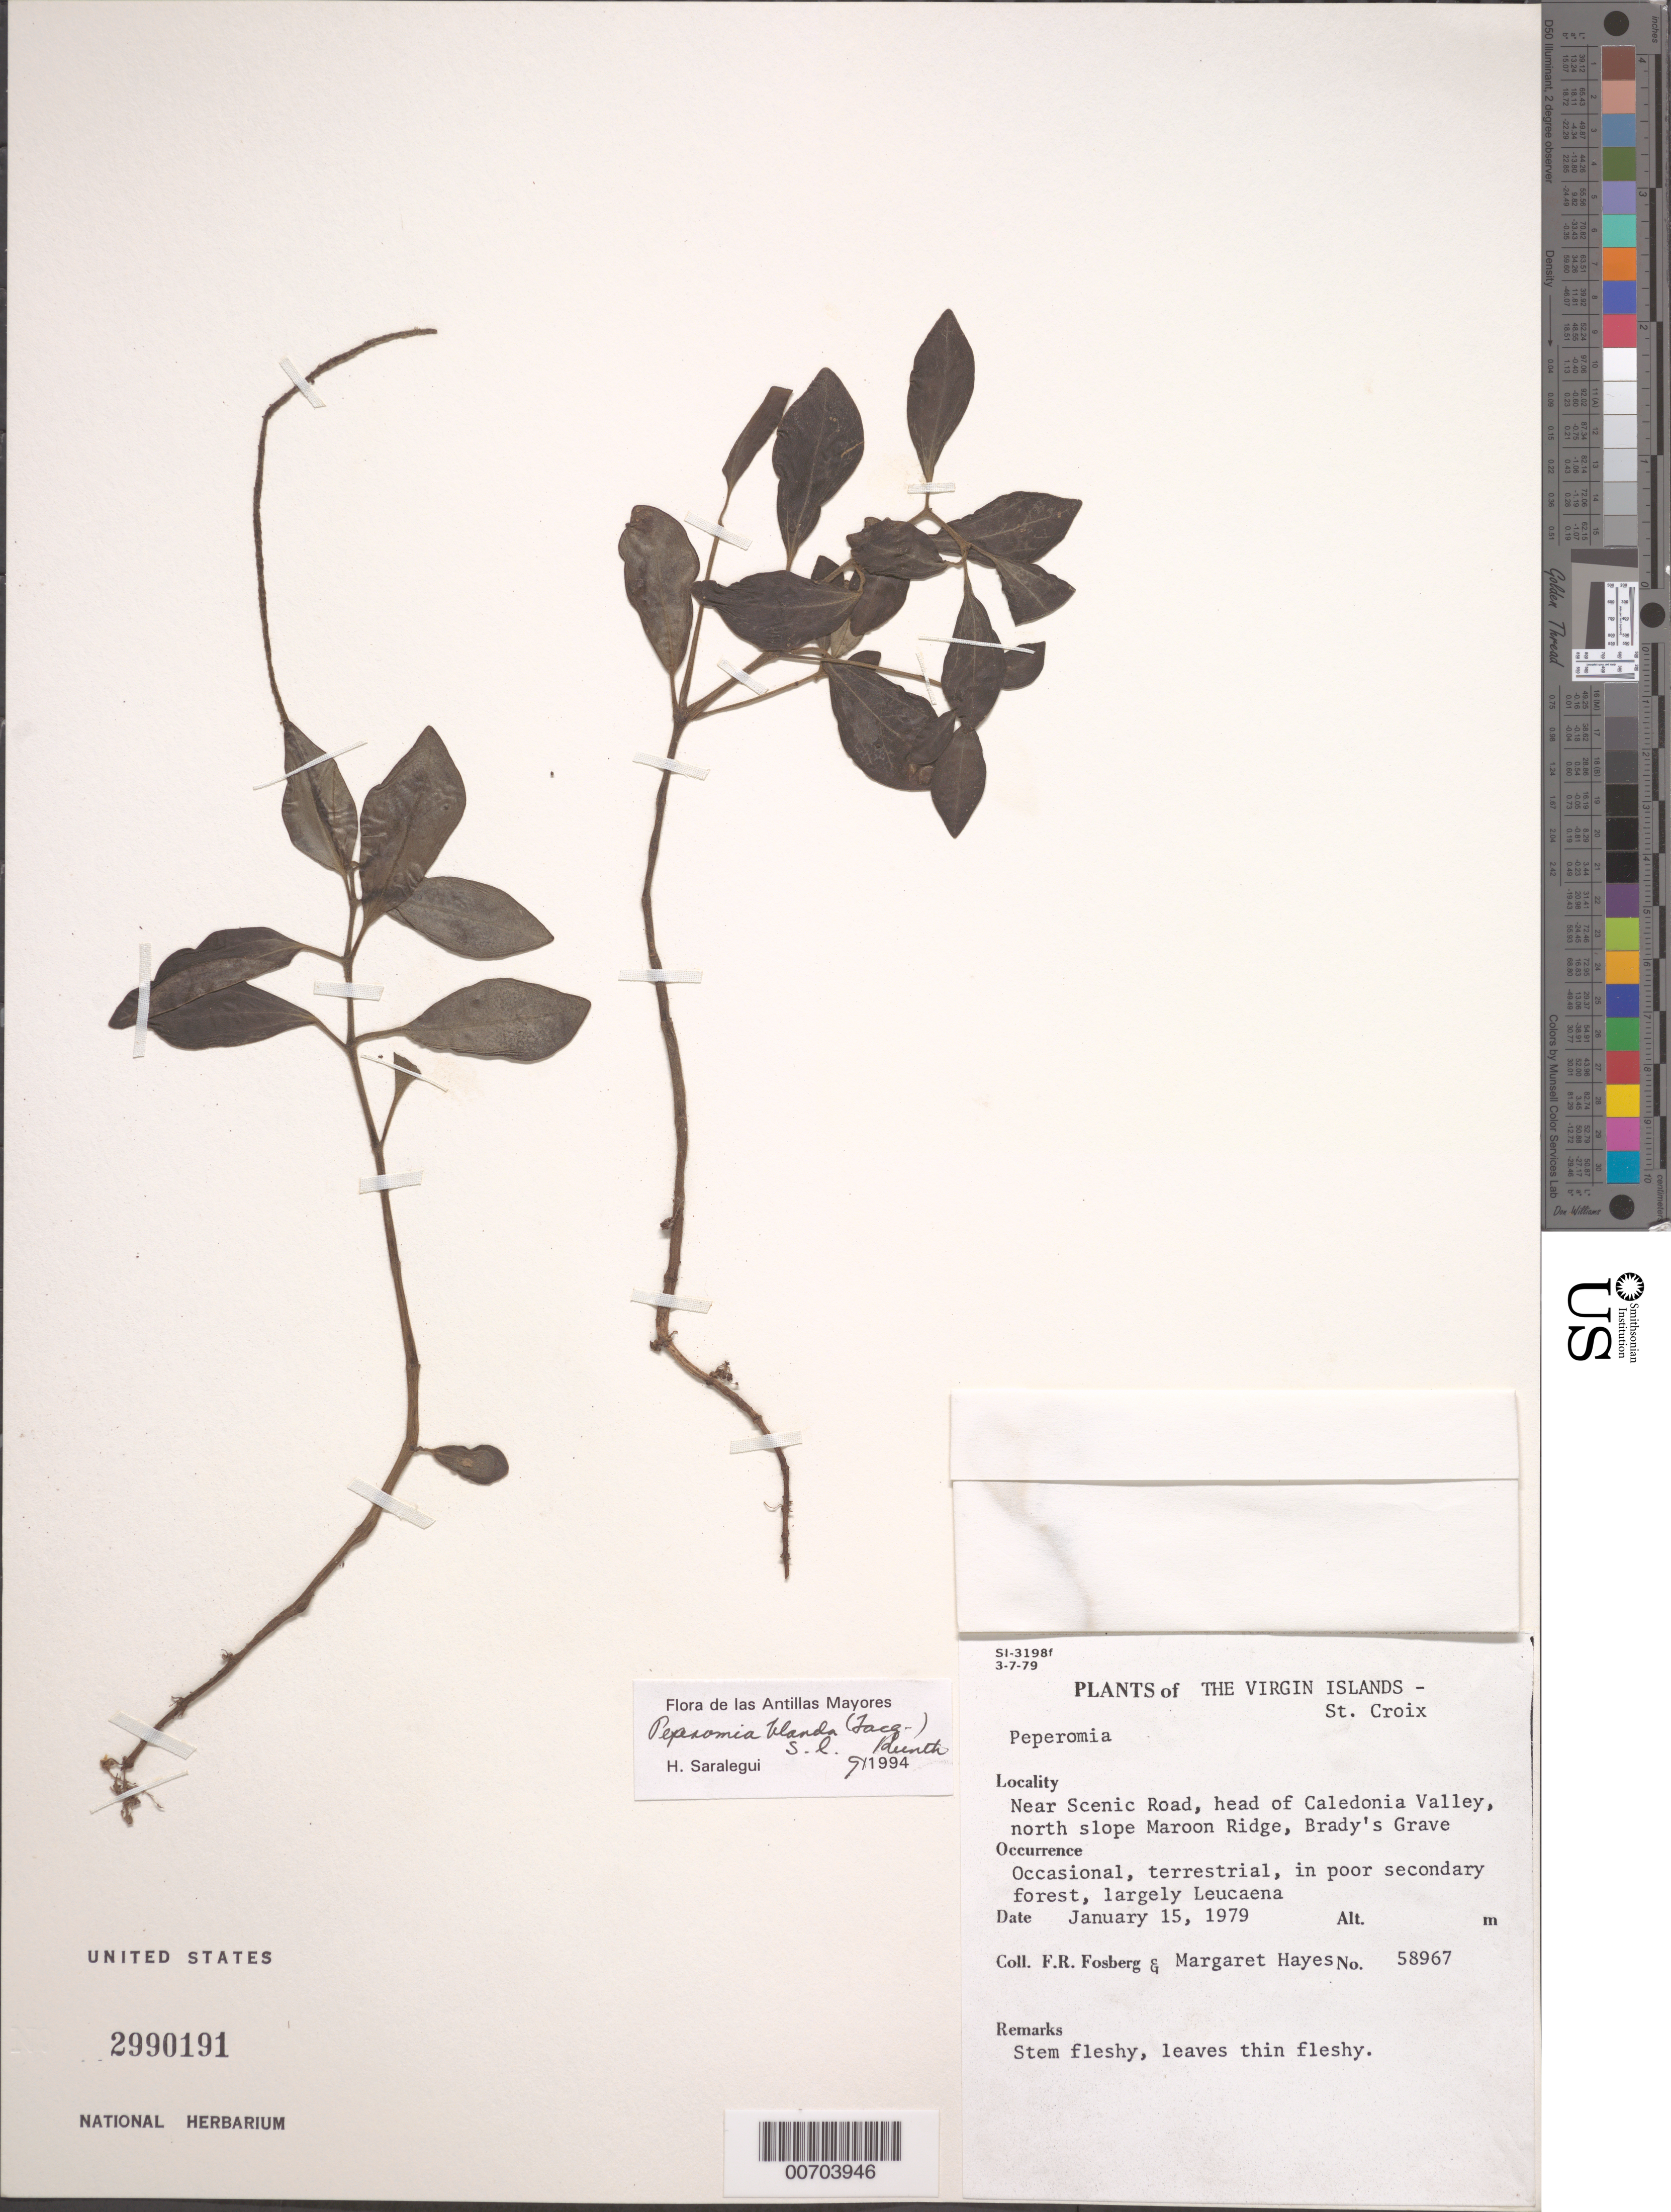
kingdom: Plantae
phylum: Tracheophyta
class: Magnoliopsida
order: Piperales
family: Piperaceae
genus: Peperomia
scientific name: Peperomia blanda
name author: (Jacq.) Kunth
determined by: Saralegui Boza, H.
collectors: F. R. Fosberg & M. Hayes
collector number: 58967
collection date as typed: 15 Jan 1979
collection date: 1979-01-15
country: U.S. Virgin Islands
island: St. Croix Island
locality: Near Scenic Road, head of Caledonia Valley, N slope Maroon Ridge, Brady's Grave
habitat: poor secondary forest, largely Leucaena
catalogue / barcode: US 2990191